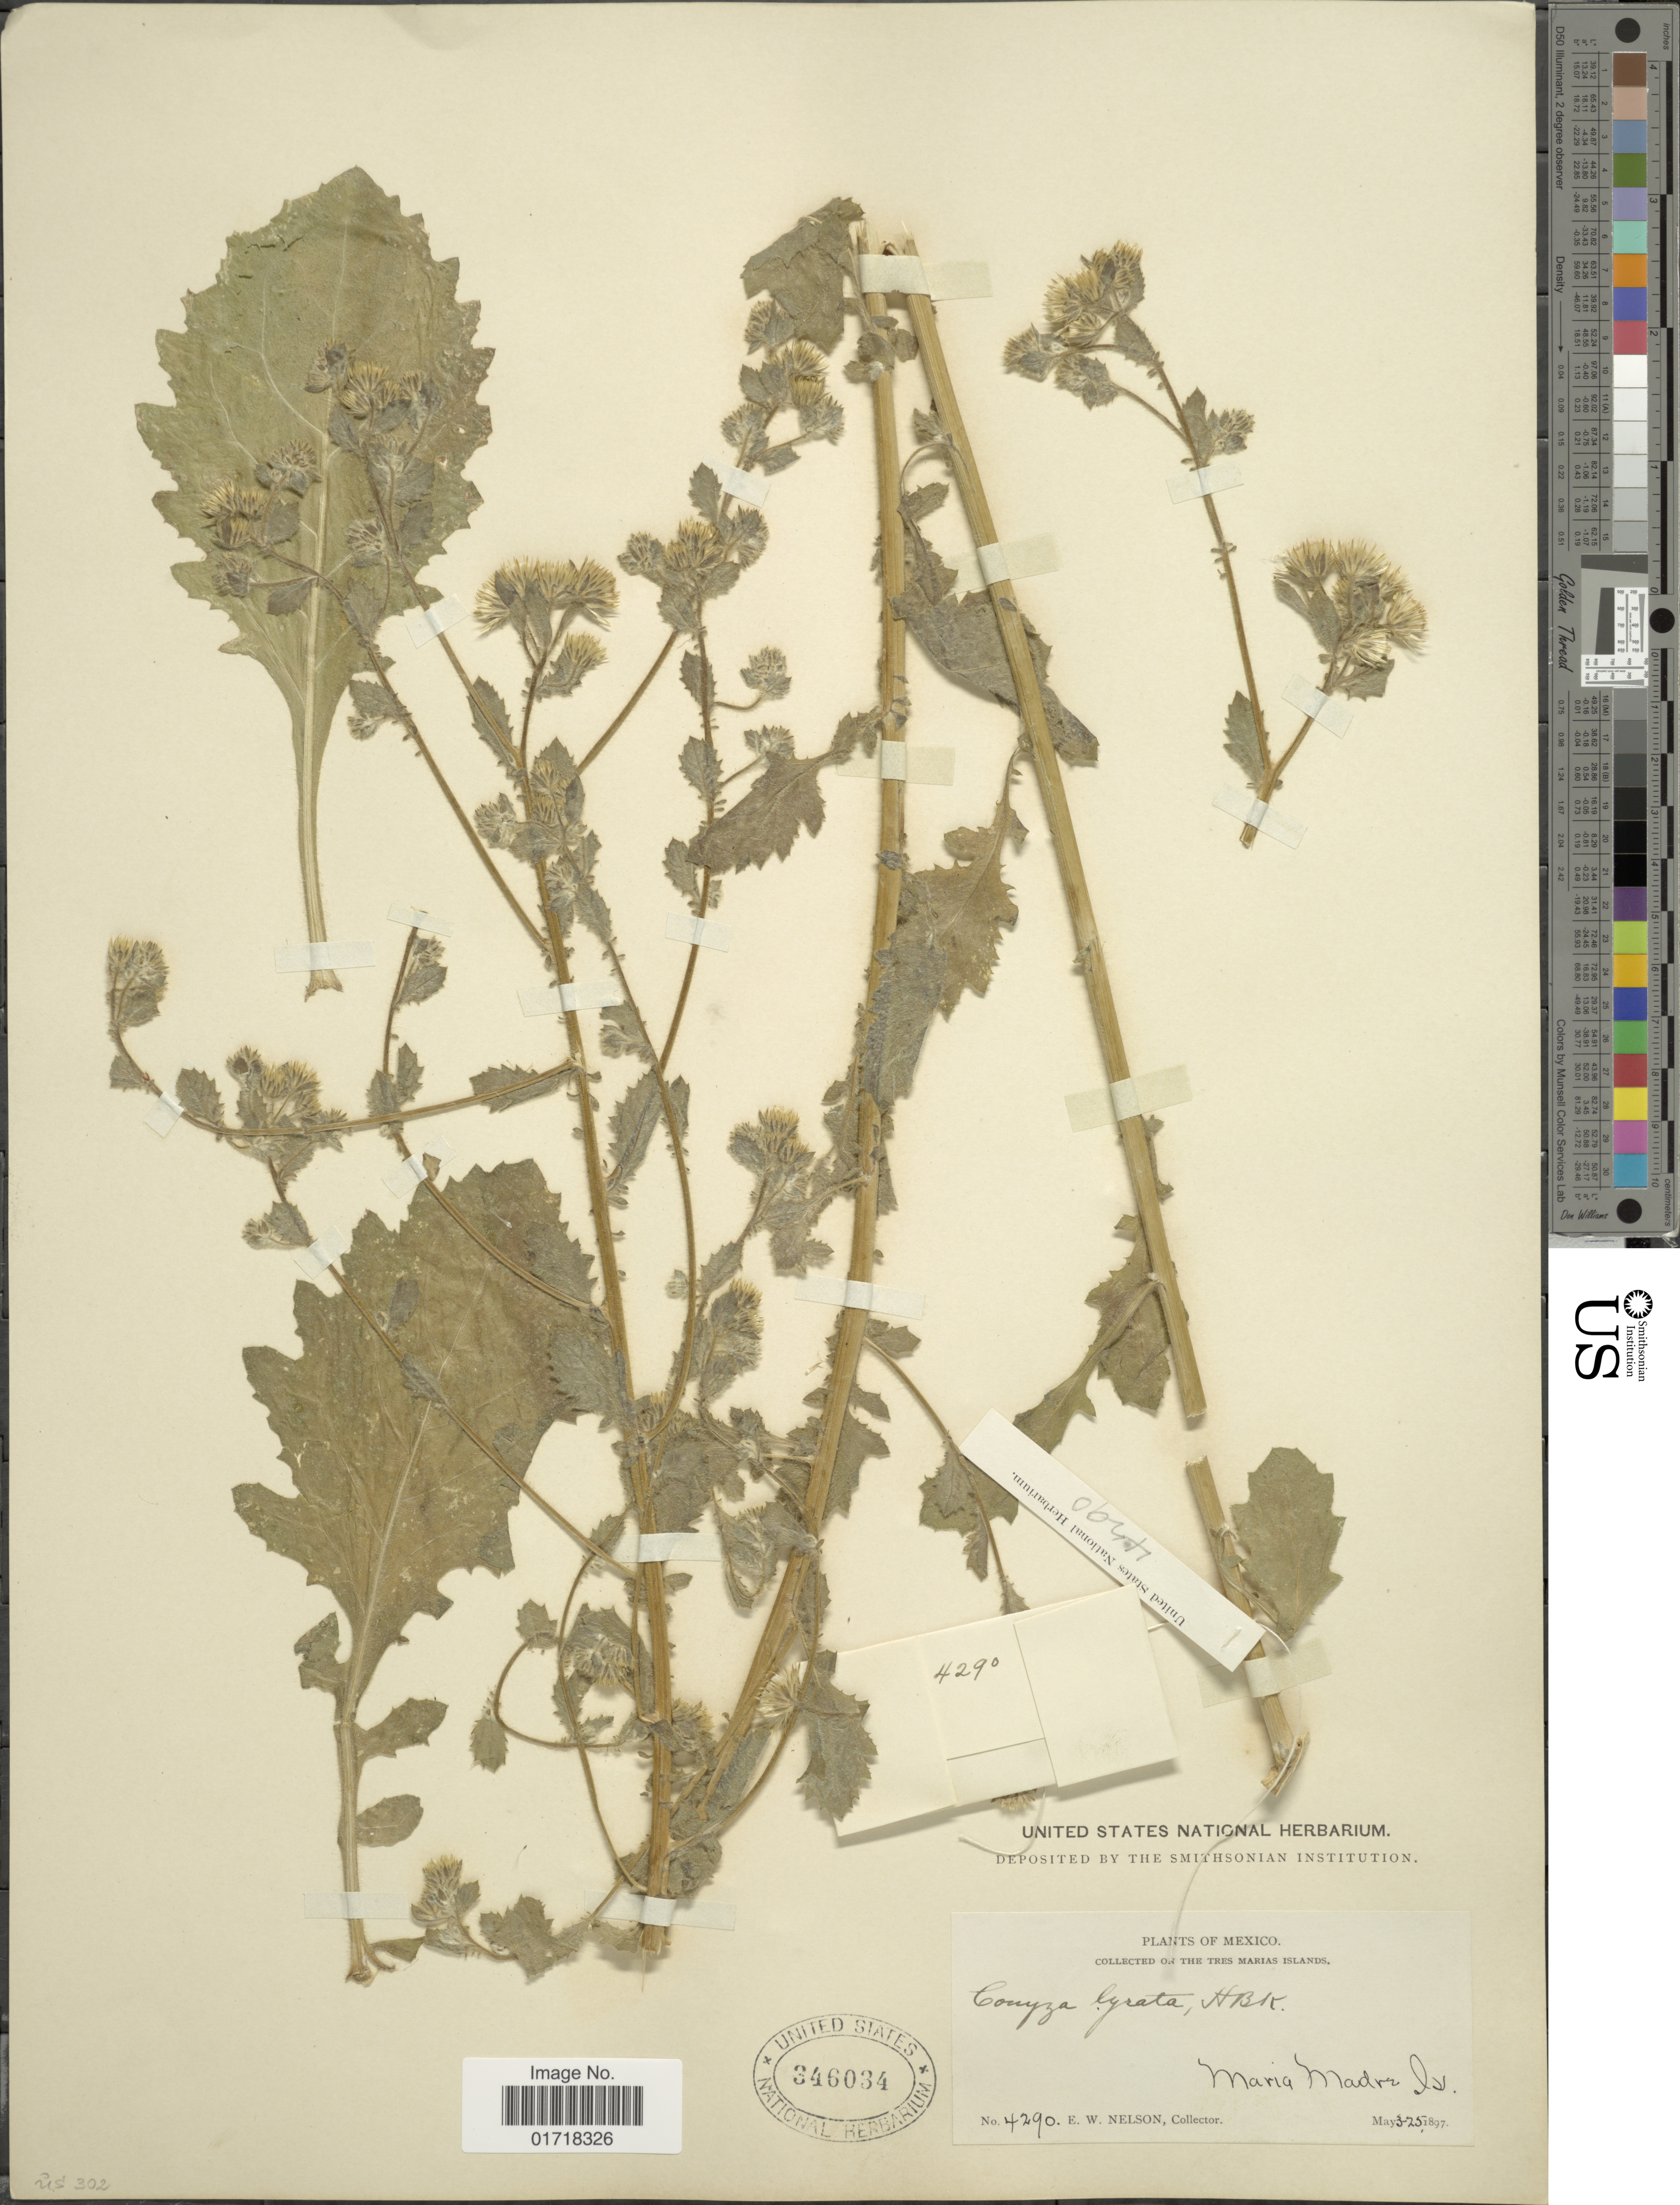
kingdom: Plantae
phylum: Tracheophyta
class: Magnoliopsida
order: Asterales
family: Asteraceae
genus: Pseudoconyza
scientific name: Pseudoconyza lyrata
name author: (Kunth) Cuatrec.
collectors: E. W. Nelson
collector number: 4290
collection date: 1897-05-03/1897-05-25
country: Mexico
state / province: Nayarit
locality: On The Tres Marias Islands, Maria madre Is.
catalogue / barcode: US 346034